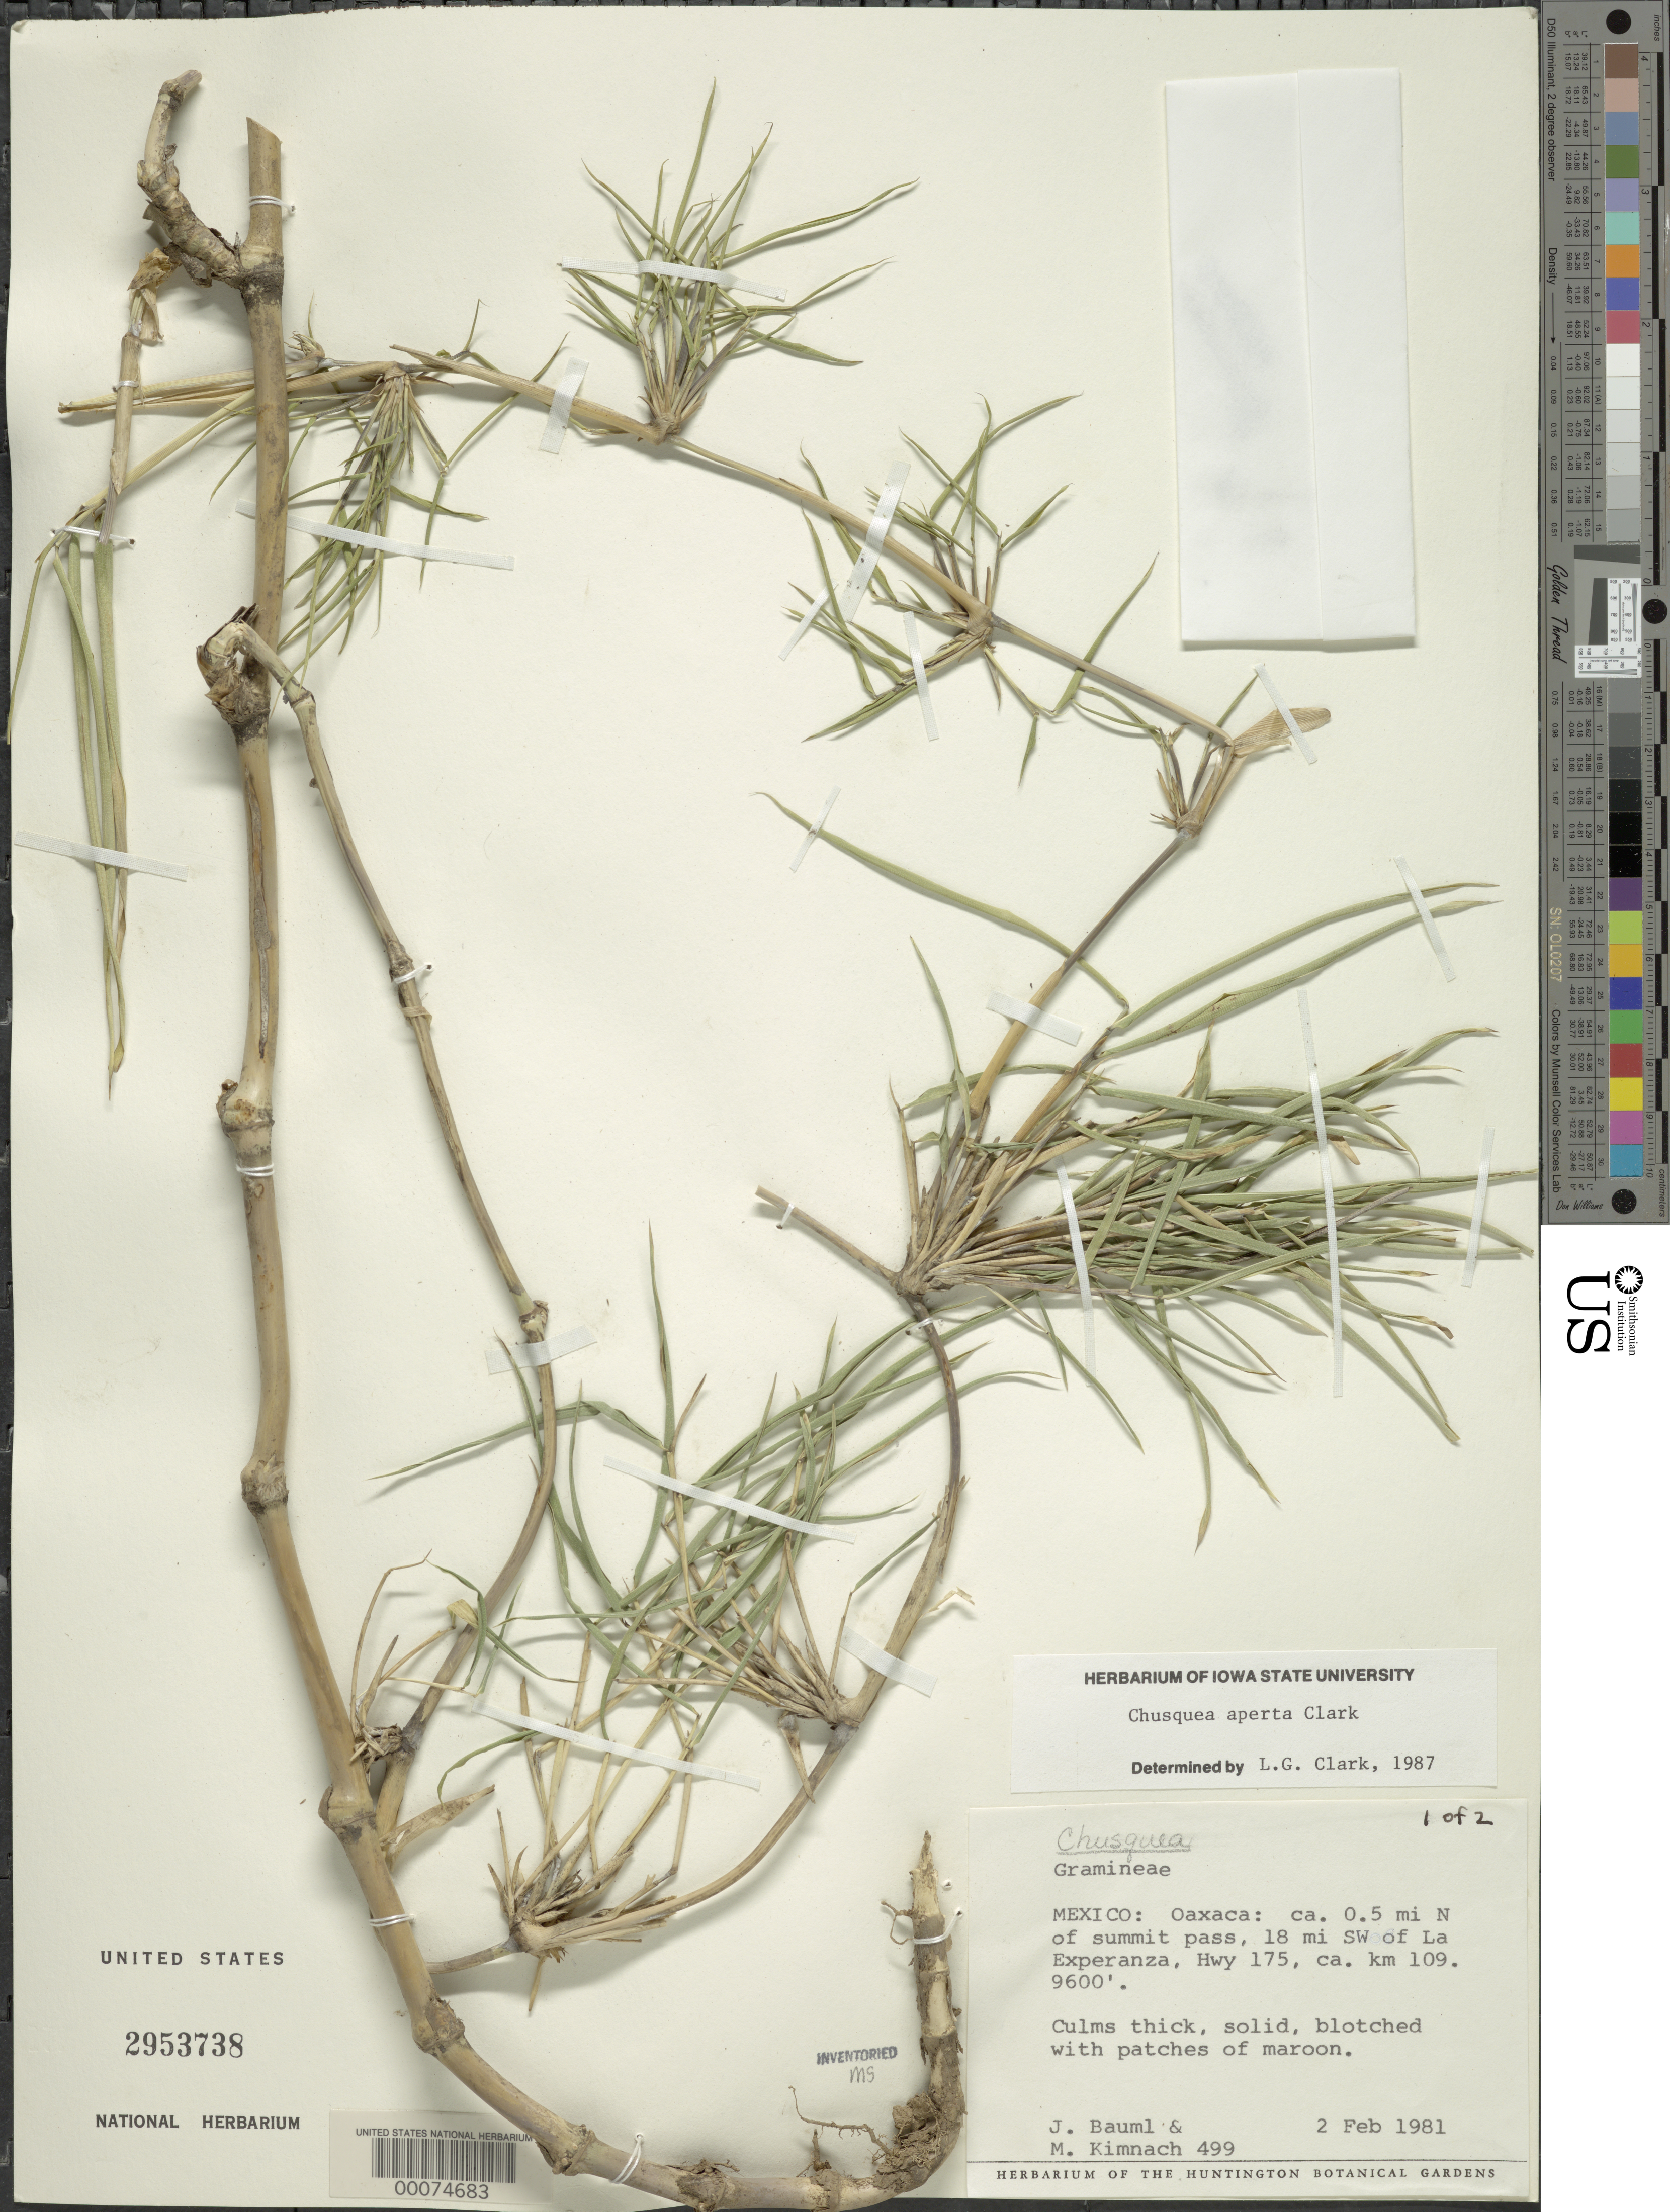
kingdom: Plantae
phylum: Tracheophyta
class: Liliopsida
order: Poales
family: Poaceae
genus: Chusquea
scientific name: Chusquea aperta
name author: L.G. Clark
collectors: J. Bauml & M. W. Kimnach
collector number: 499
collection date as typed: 02 Feb 1981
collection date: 1981-02-02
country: Mexico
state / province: Oaxaca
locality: La experanza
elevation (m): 2926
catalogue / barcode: US 2953738